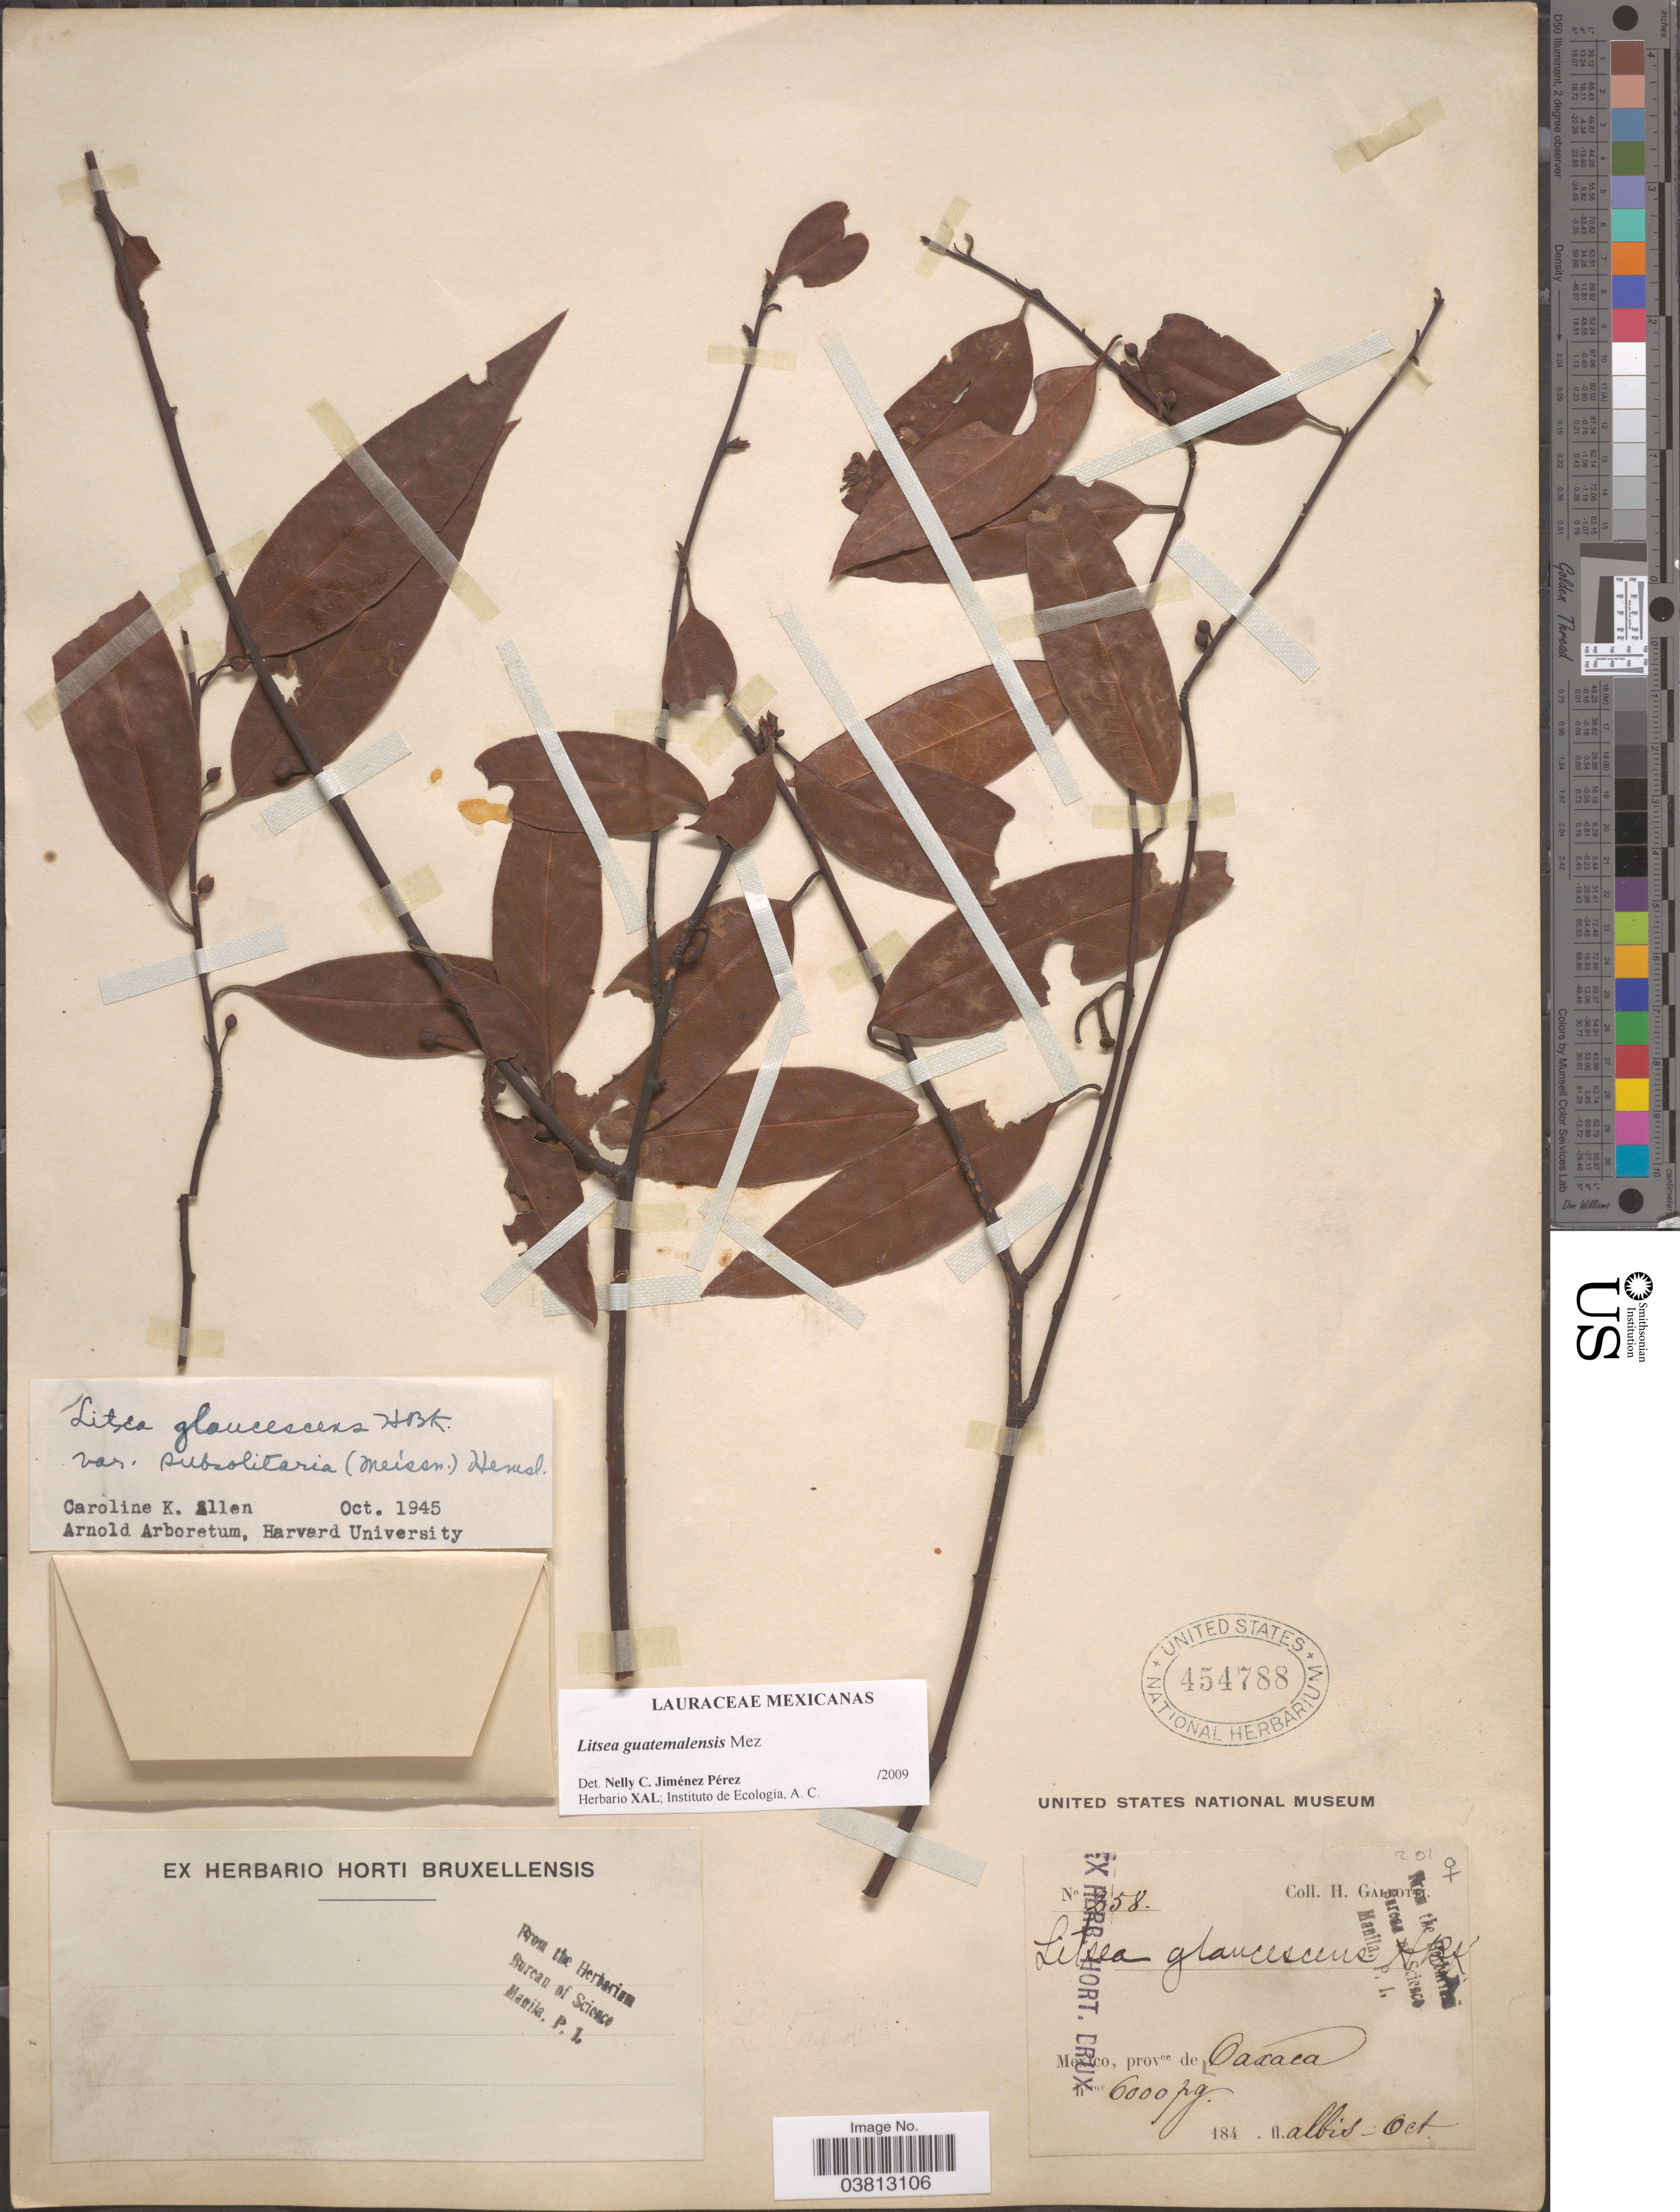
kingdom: Plantae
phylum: Tracheophyta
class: Magnoliopsida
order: Laurales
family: Lauraceae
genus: Litsea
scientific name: Litsea guatemalensis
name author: Mez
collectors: H. G. Galeotti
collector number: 258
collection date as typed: albis-oct.184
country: Mexico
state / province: Oaxaca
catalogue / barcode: US 454788